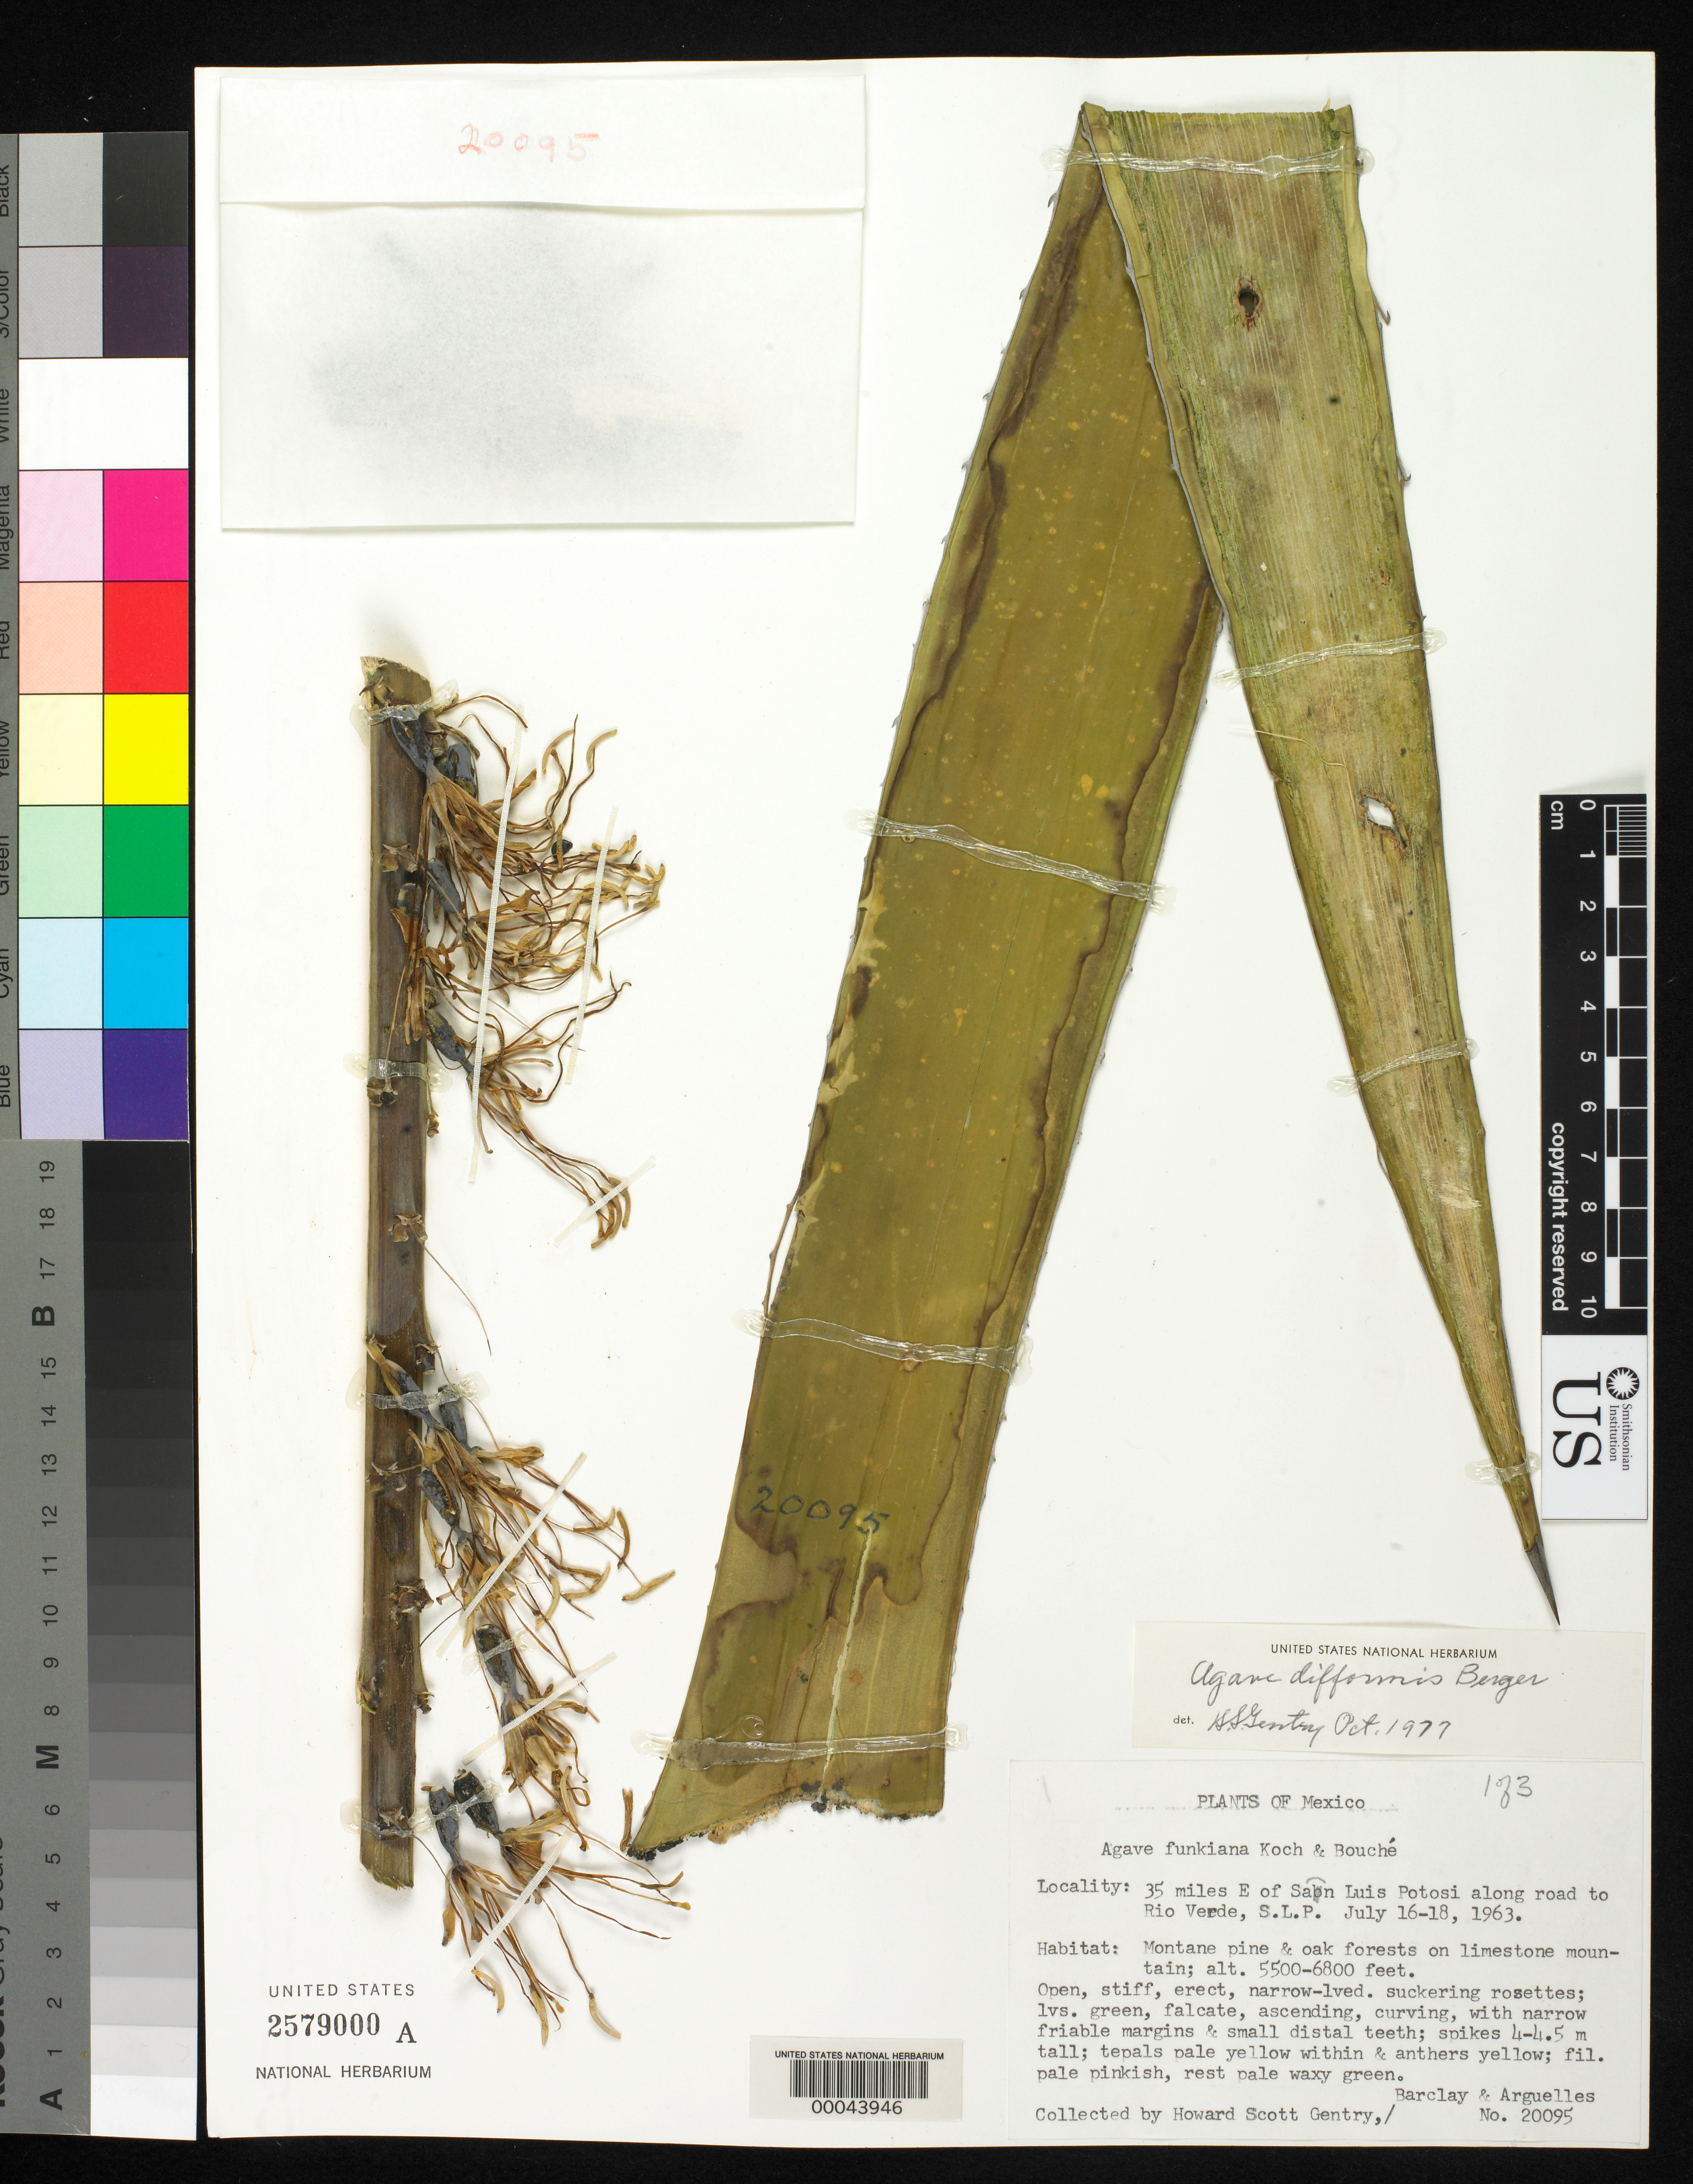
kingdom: Plantae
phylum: Tracheophyta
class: Liliopsida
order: Asparagales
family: Asparagaceae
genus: Agave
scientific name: Agave difformis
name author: A. Berger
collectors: H. S. Gentry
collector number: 20095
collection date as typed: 16 Jul 1963 to 18 Jul 1963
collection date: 1963-07-16/1963-07-18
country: Mexico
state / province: San Luis Potosí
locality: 35 mi E of San Luis Potosi along road to Rio Verde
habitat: Montane pine & oak forests on limestone mountain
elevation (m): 1676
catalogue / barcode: US 2579000A